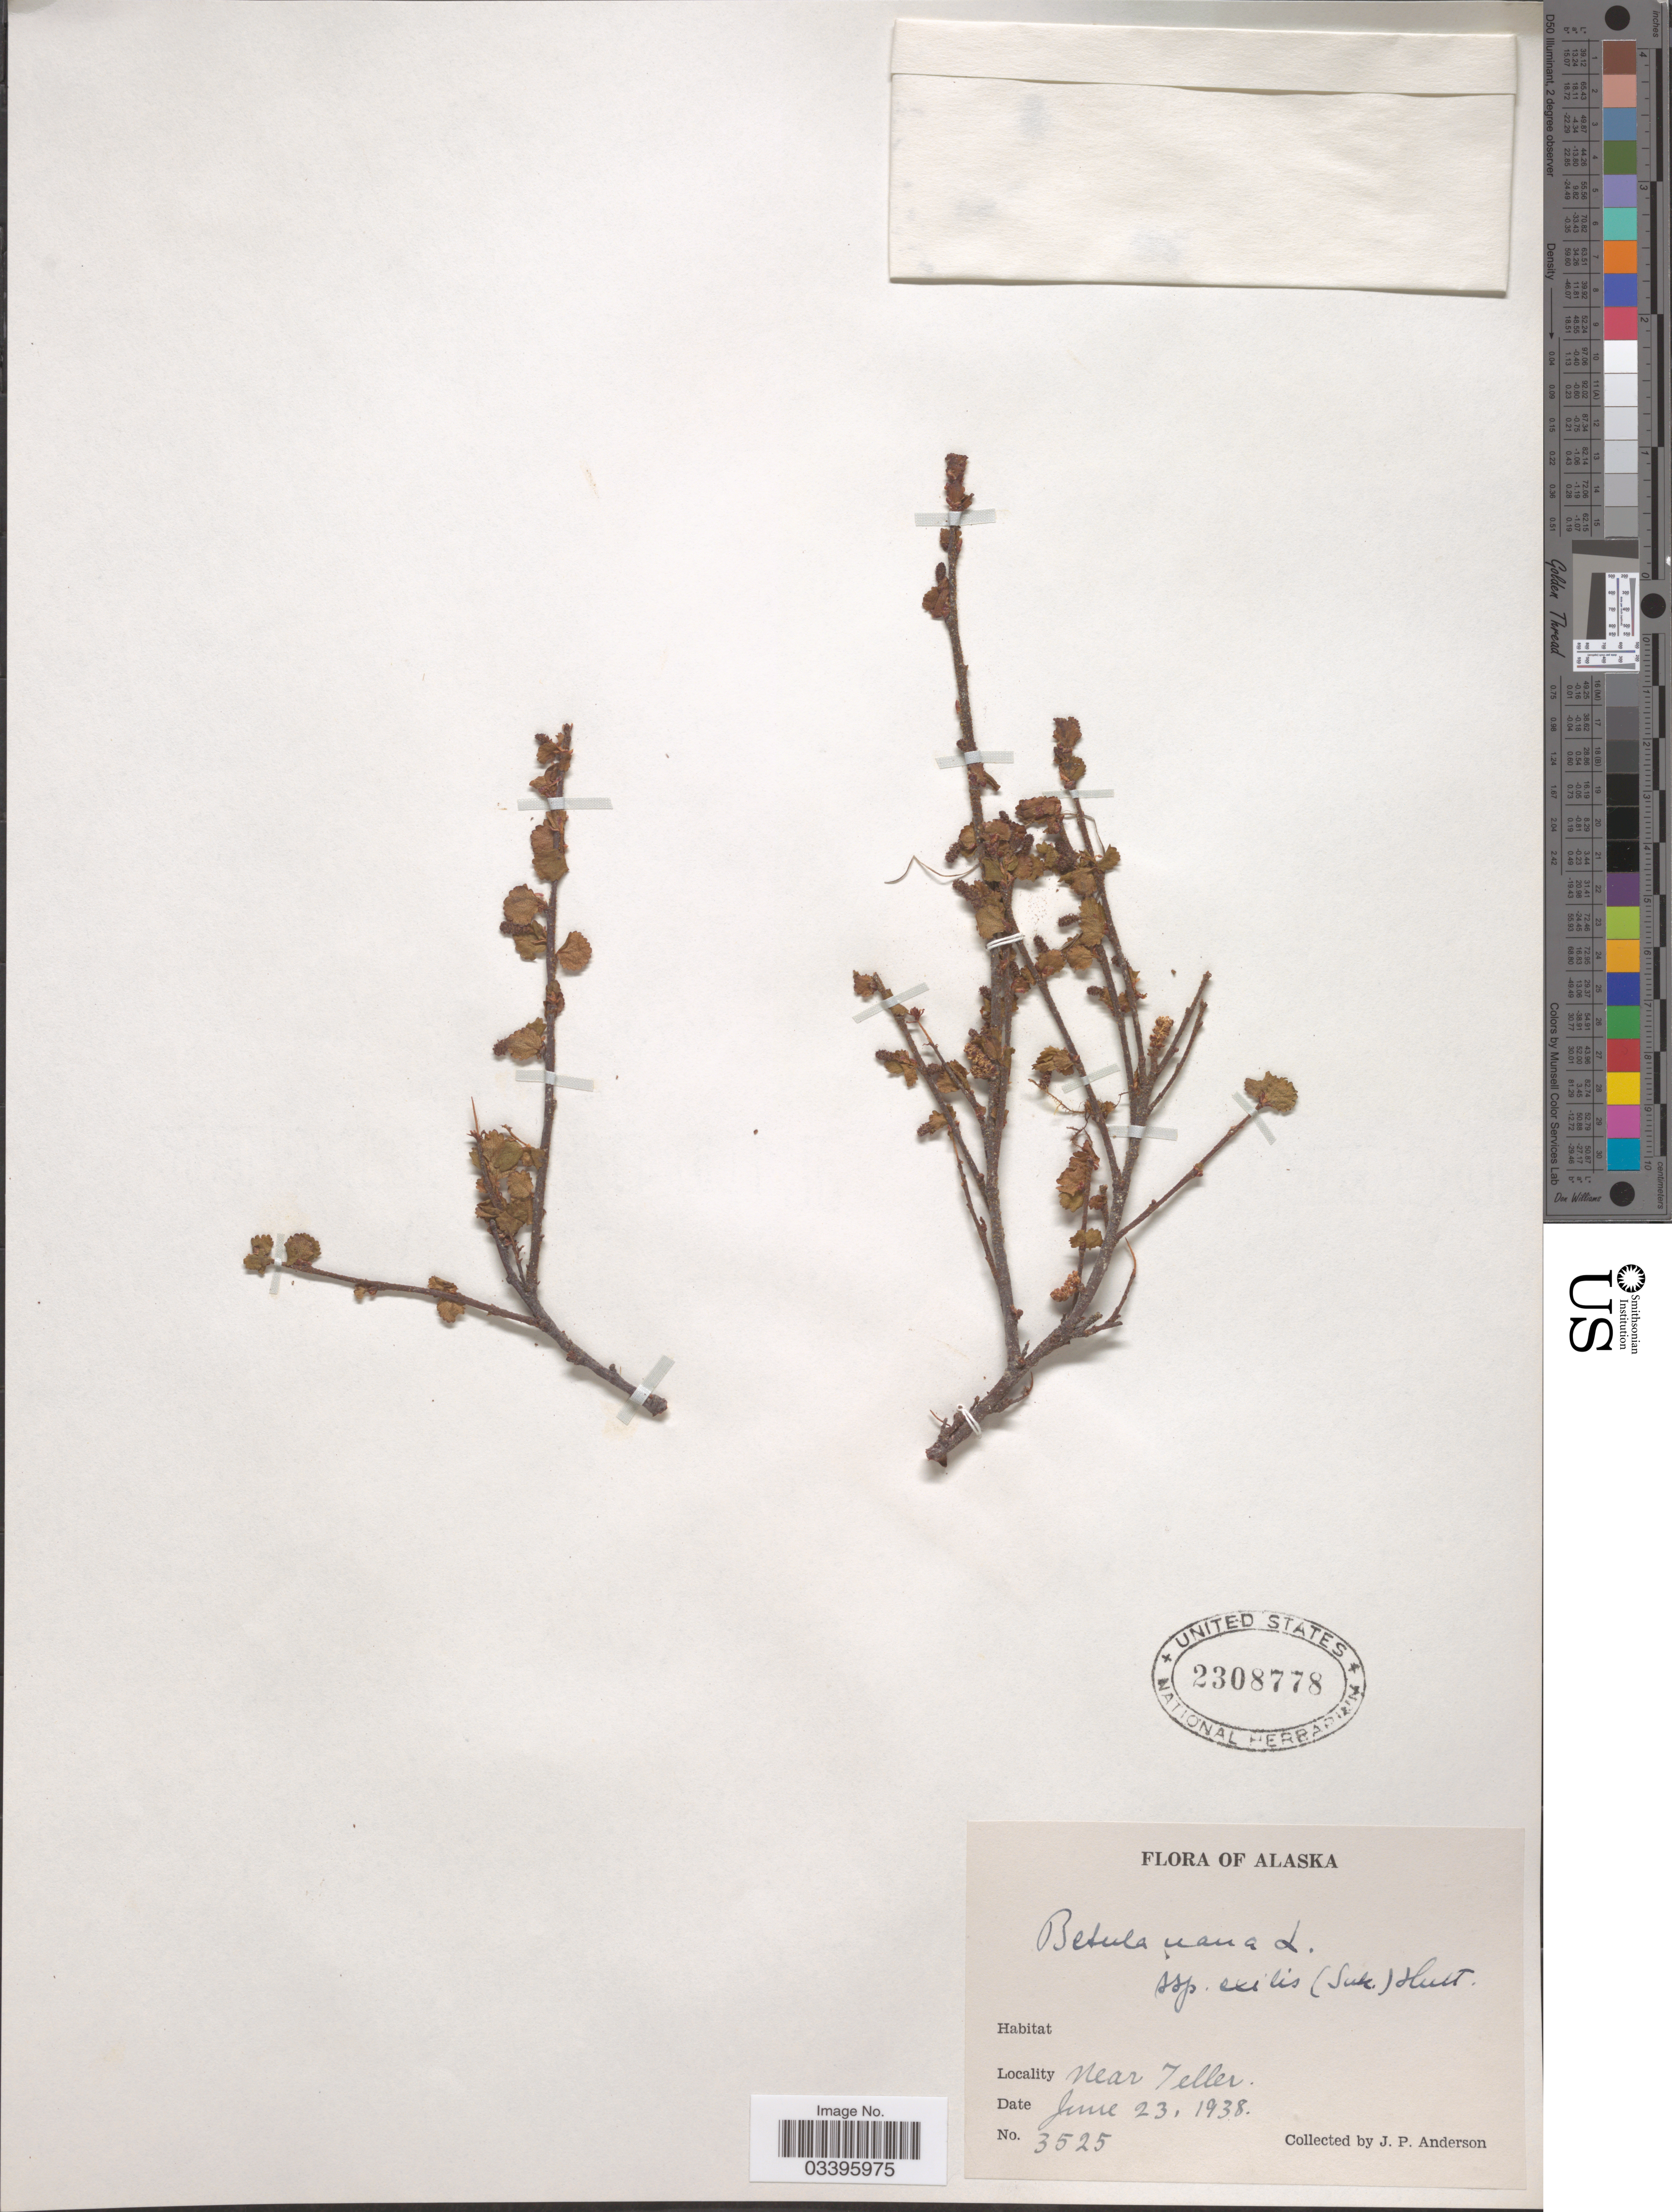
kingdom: Plantae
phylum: Tracheophyta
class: Magnoliopsida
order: Fagales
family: Betulaceae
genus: Betula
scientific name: Betula nana subsp. exilis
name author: L.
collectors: J. P. Anderson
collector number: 3525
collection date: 1938-06-23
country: United States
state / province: Alaska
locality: Near Teller.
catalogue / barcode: US 2308778